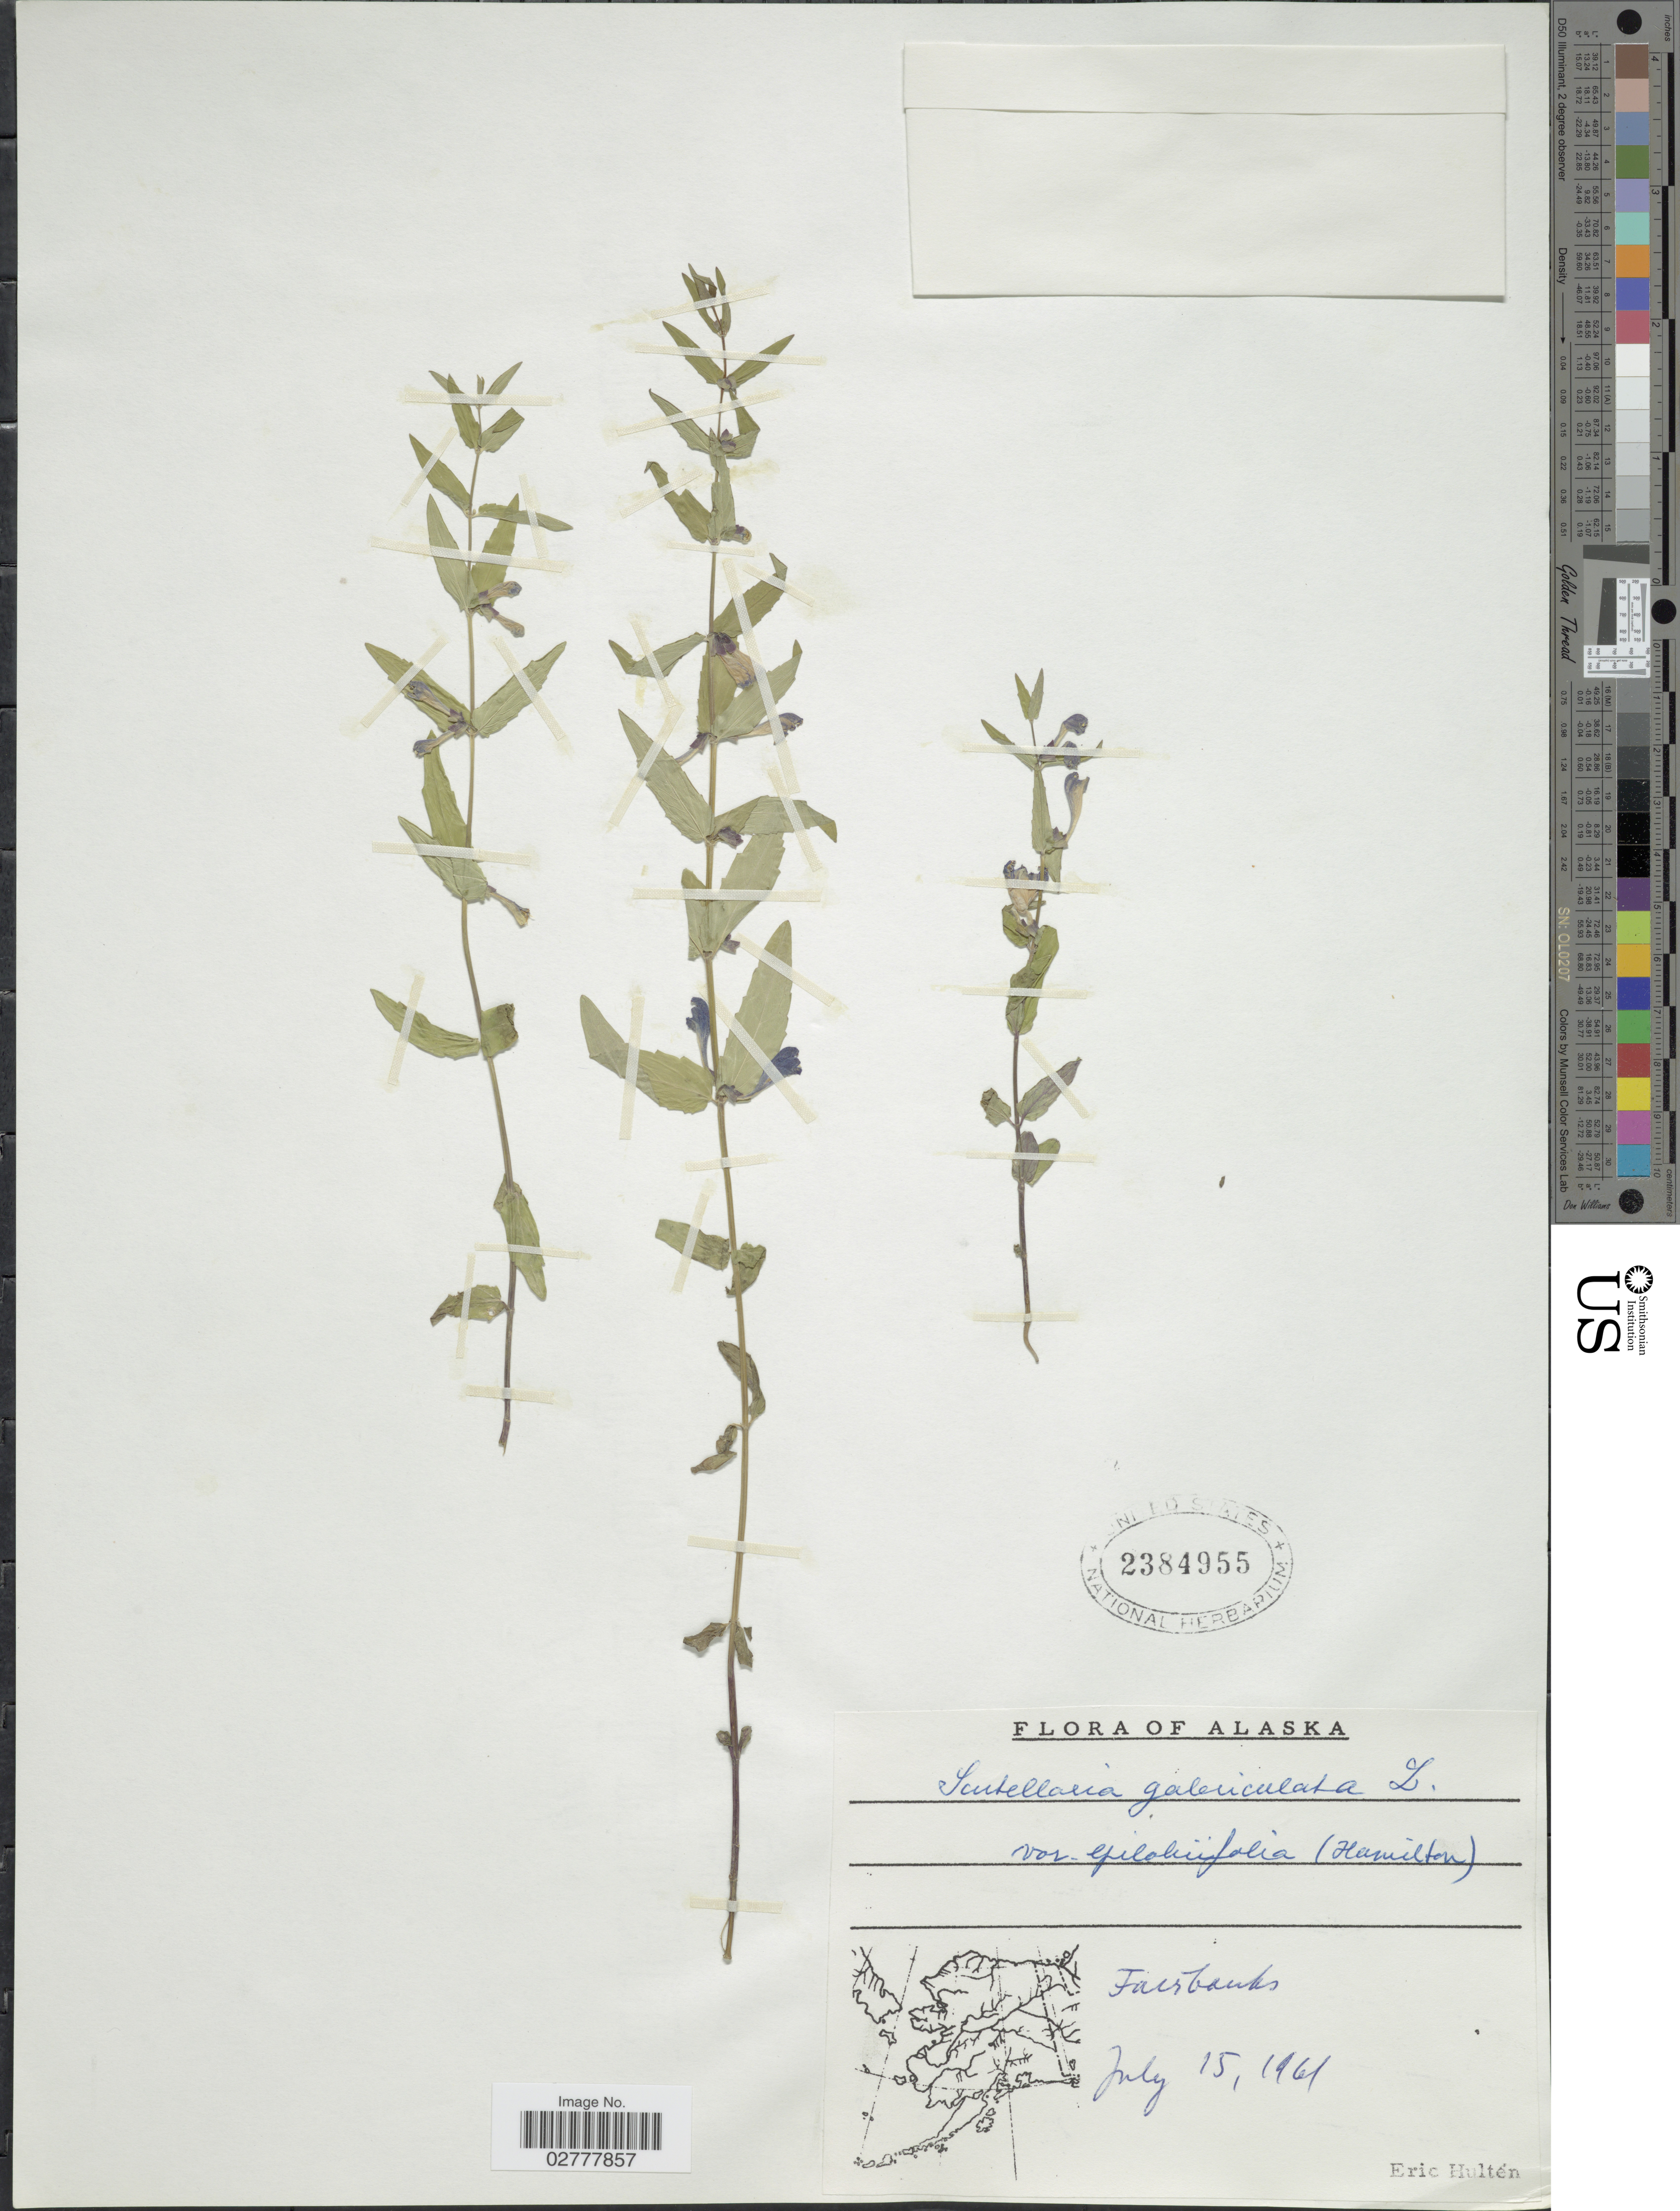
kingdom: Plantae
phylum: Tracheophyta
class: Magnoliopsida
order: Lamiales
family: Lamiaceae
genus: Scutellaria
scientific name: Scutellaria galericulata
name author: L.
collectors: E. G. Hultén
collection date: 1961-07-15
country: United States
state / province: Alaska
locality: Fairbanks.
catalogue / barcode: US 2384955